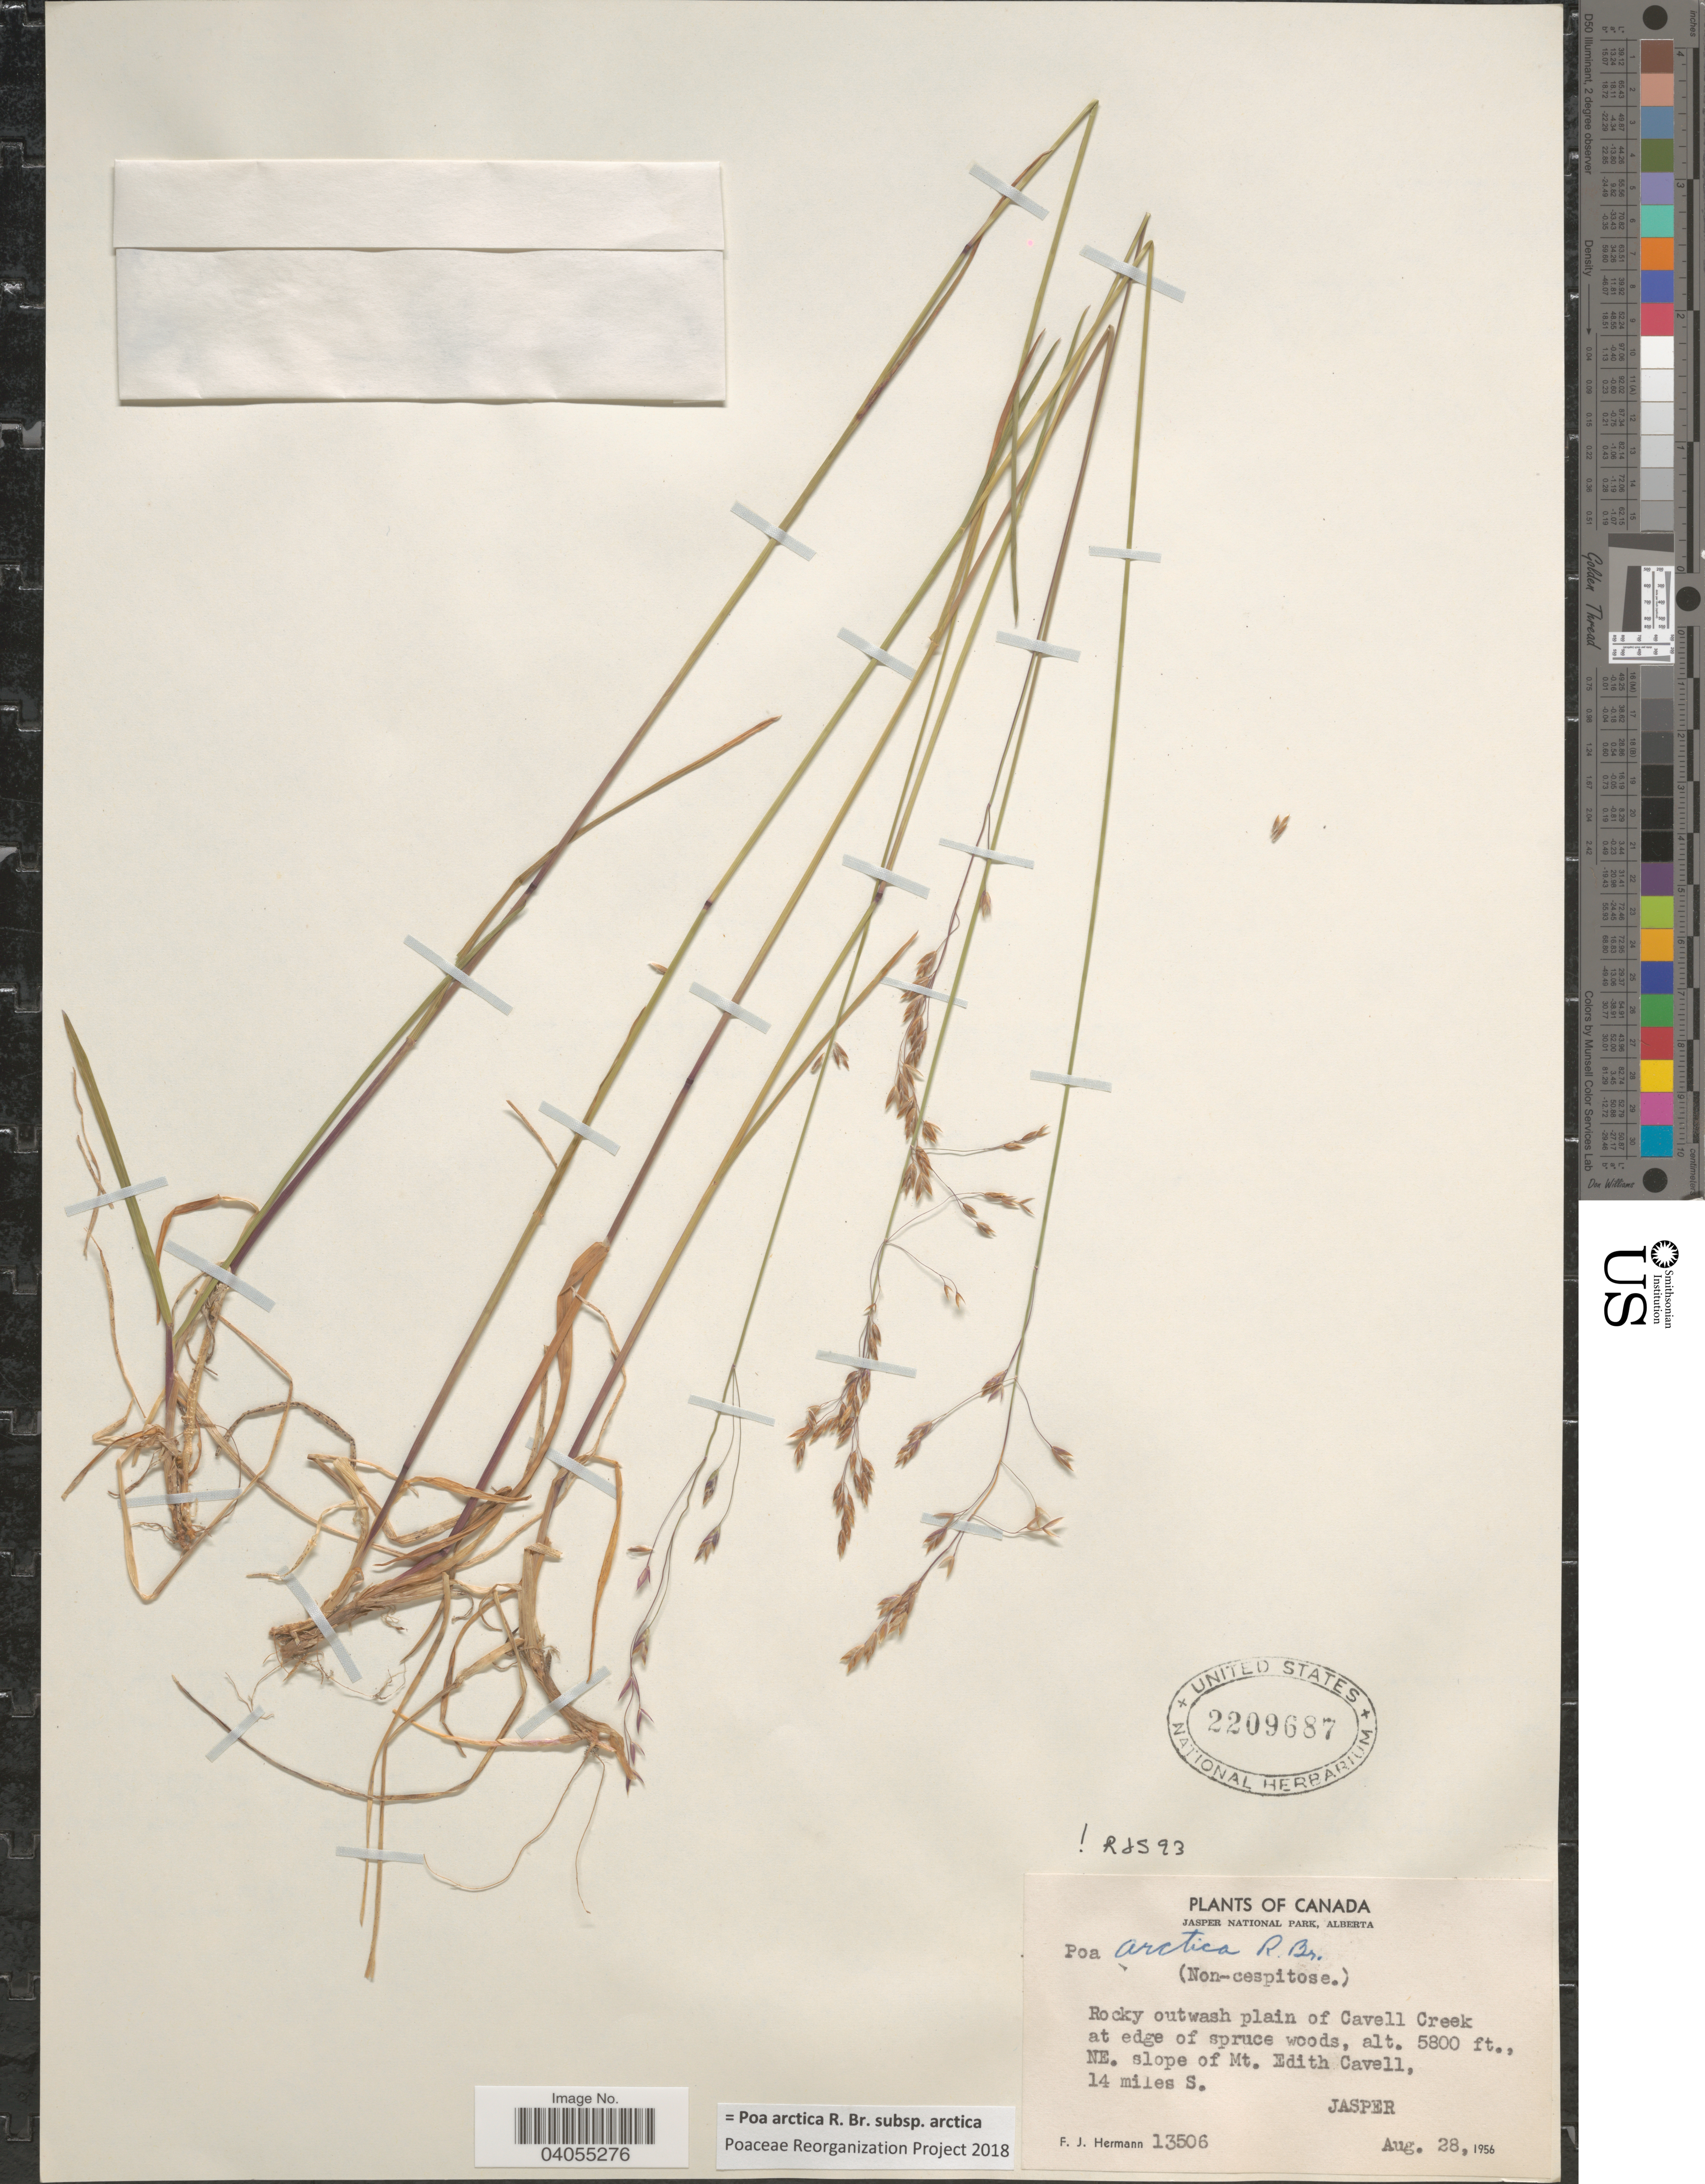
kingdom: Plantae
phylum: Tracheophyta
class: Liliopsida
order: Poales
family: Poaceae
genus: Poa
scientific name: Poa arctica subsp. arctica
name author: R. Br.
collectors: F. J. Hermann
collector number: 13506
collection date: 1956-08-28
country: Canada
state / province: Alberta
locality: Jasper National Park. Rocky outwash plain of Cavell Creek at edge of spruce woods, NE. slope of Mt. Edith Cavell, 14 miles S. Jasper.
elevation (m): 1768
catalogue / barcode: US 2209687